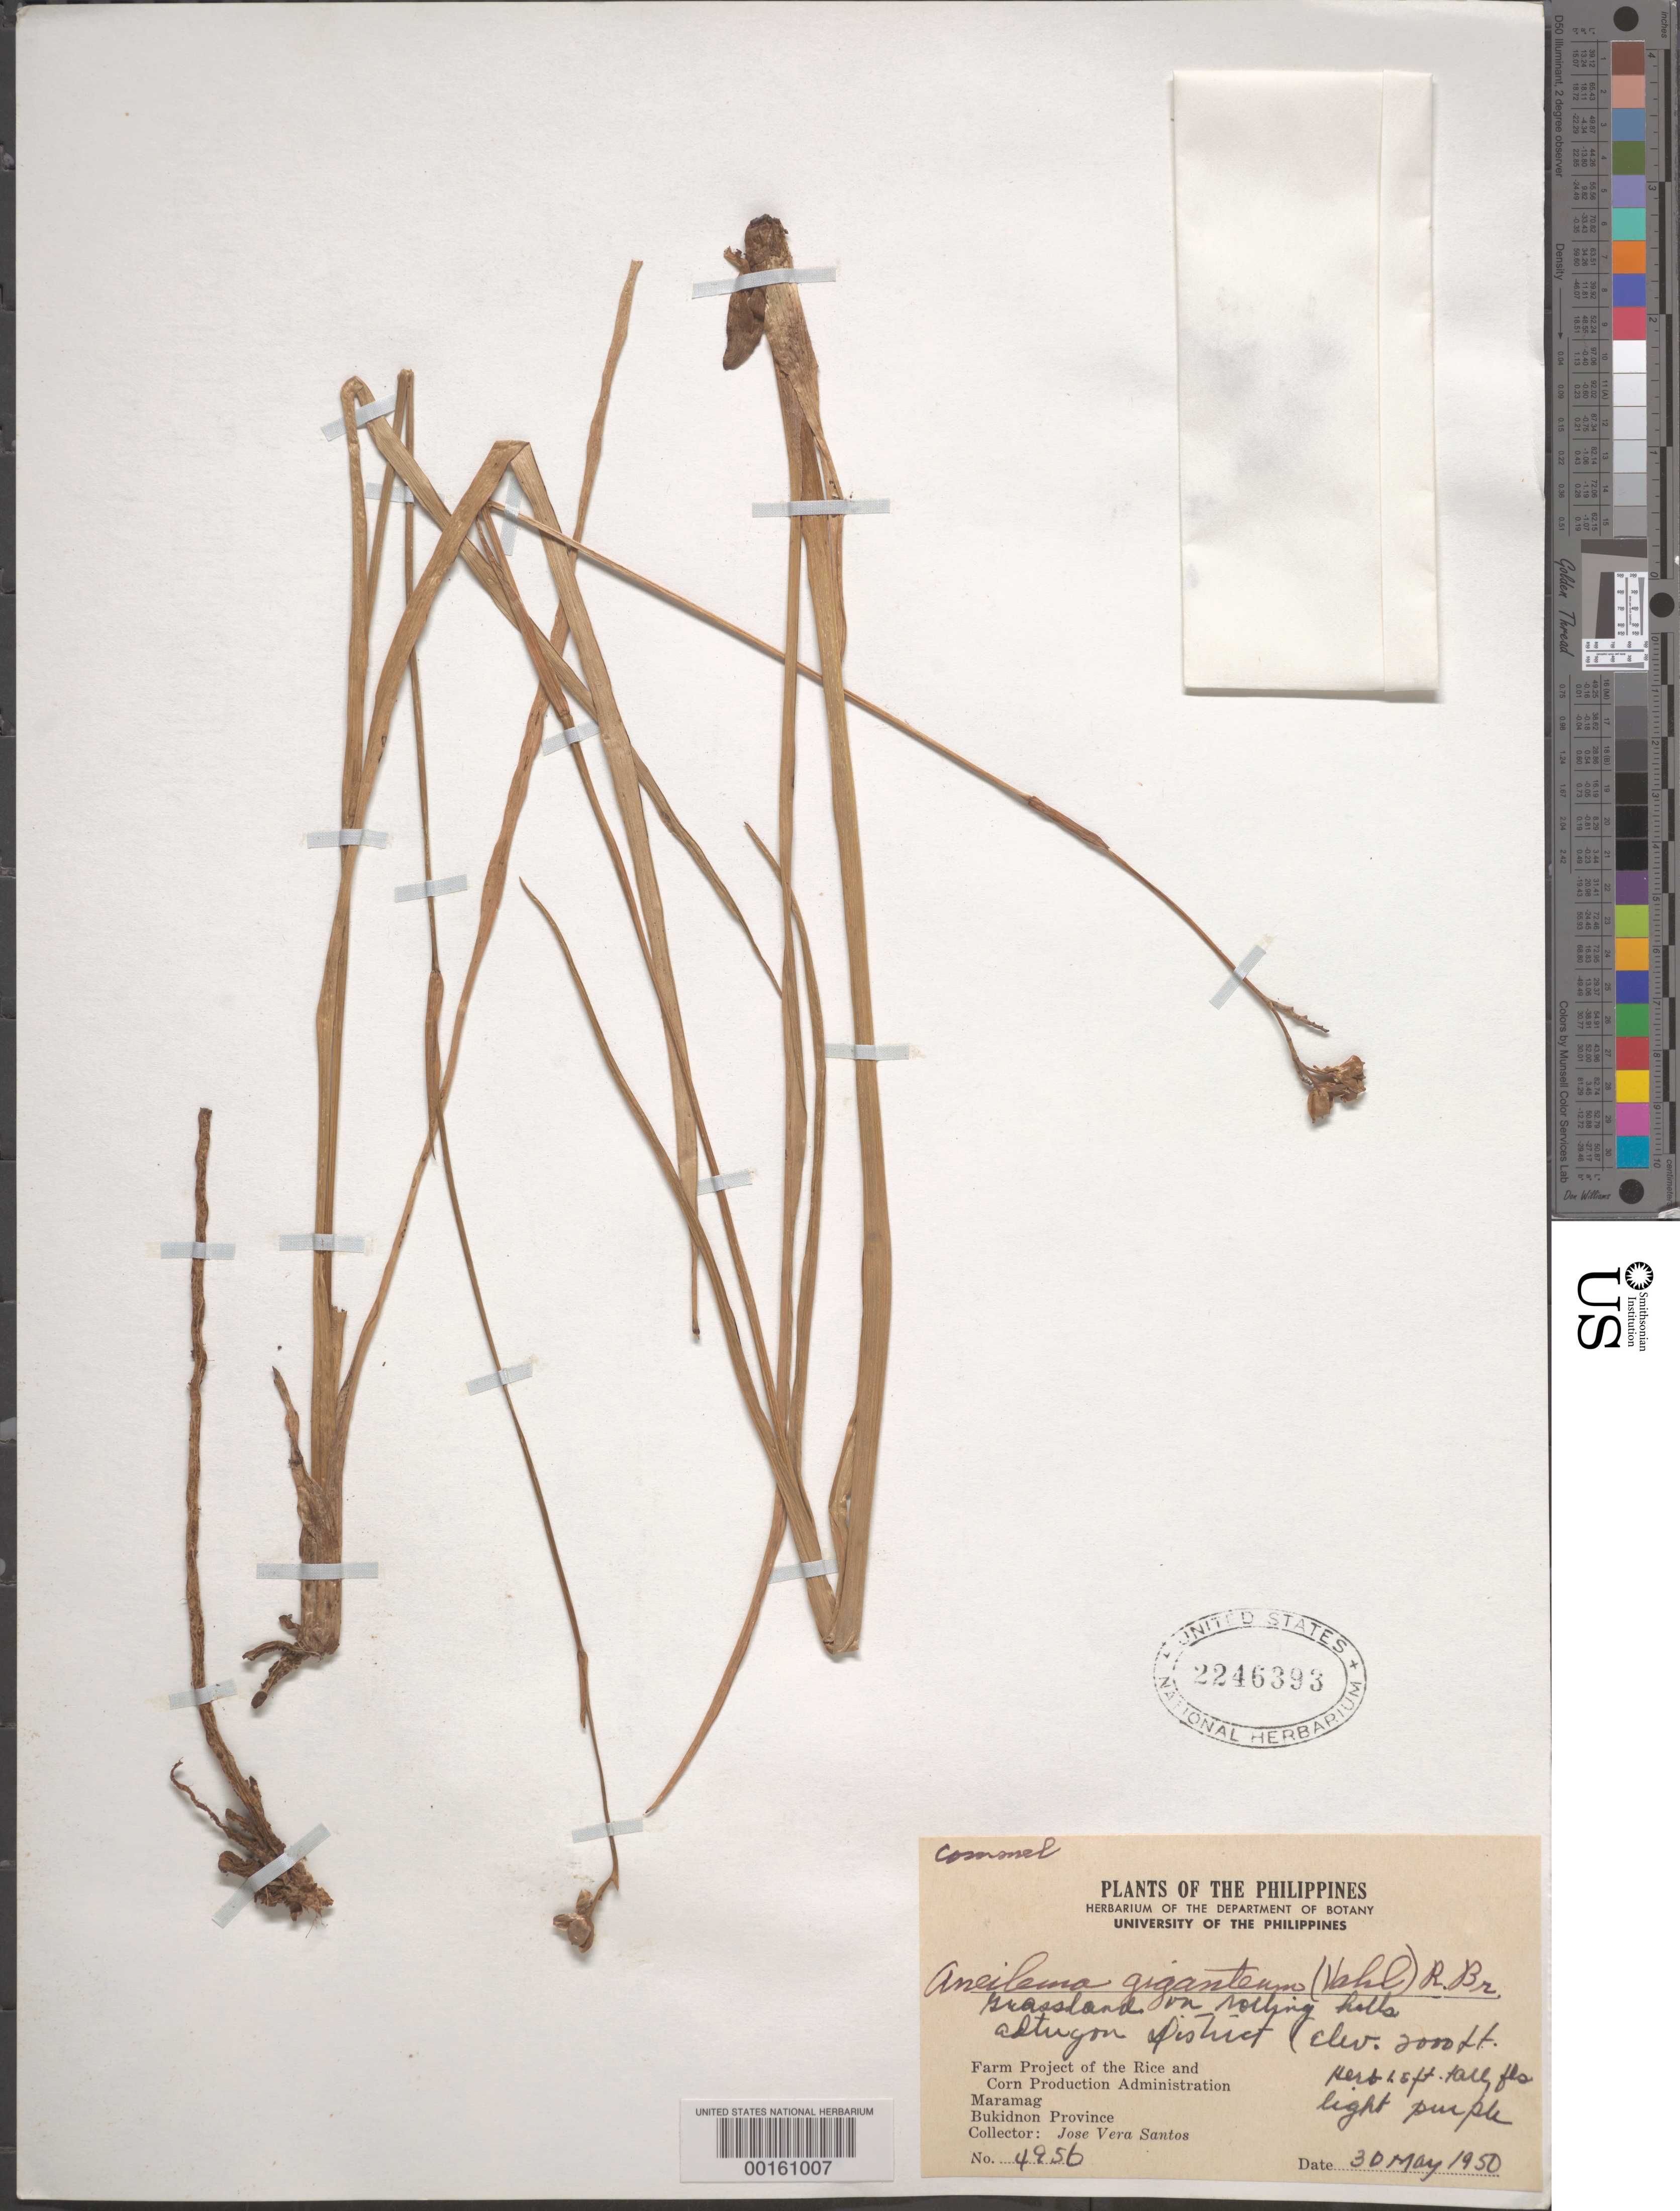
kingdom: Plantae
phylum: Tracheophyta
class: Liliopsida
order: Commelinales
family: Commelinaceae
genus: Murdannia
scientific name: Murdannia gigantea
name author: (Vahl) G. Brückn.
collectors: J. Santos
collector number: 4956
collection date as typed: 30 May 1950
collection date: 1950-05-30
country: Philippines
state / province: Northern Mindanao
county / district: Bukidnon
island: Mindanao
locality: Maramagi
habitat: Grassland on rolling hills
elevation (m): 610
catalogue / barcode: US 2246393